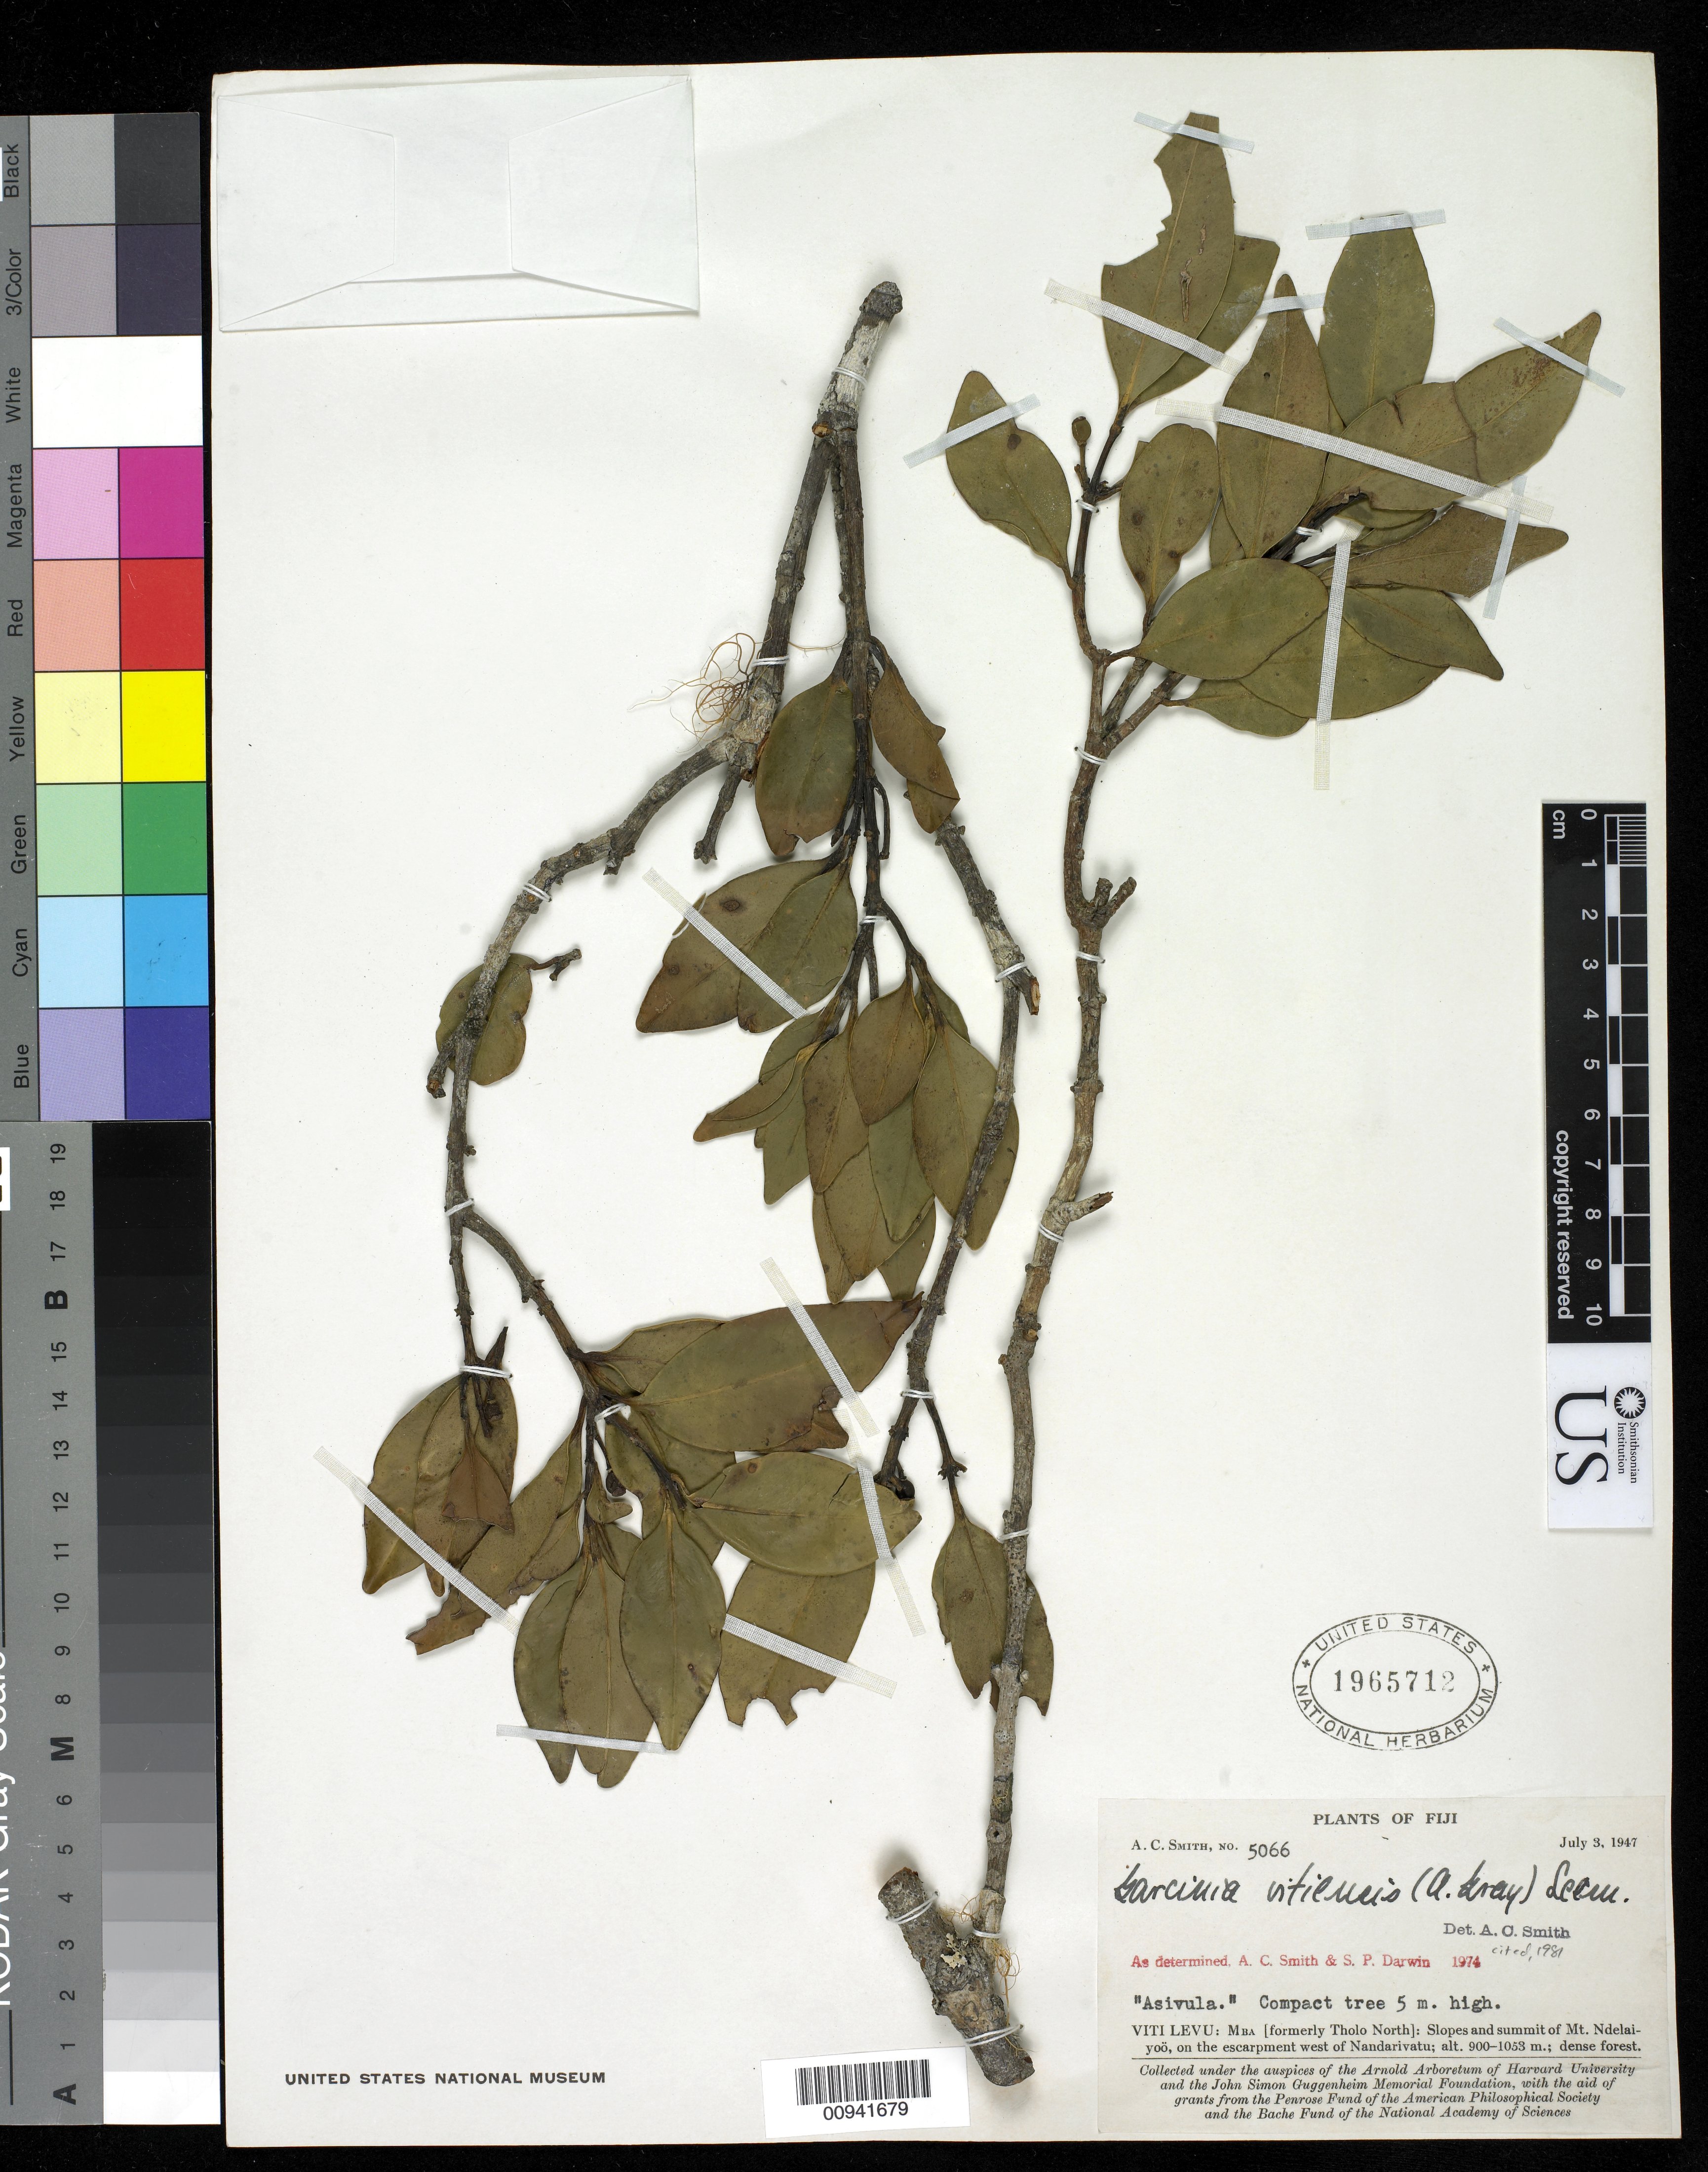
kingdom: Plantae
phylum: Tracheophyta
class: Magnoliopsida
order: Malpighiales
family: Clusiaceae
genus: Garcinia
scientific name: Garcinia vitiensis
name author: (A. Gray) Seem.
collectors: C. A. Smith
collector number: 5066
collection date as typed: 03 Jul 1947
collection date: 1947-07-03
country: Fiji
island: Viti Levu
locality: Mba (former Tholo North)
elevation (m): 900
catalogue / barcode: US 1965712